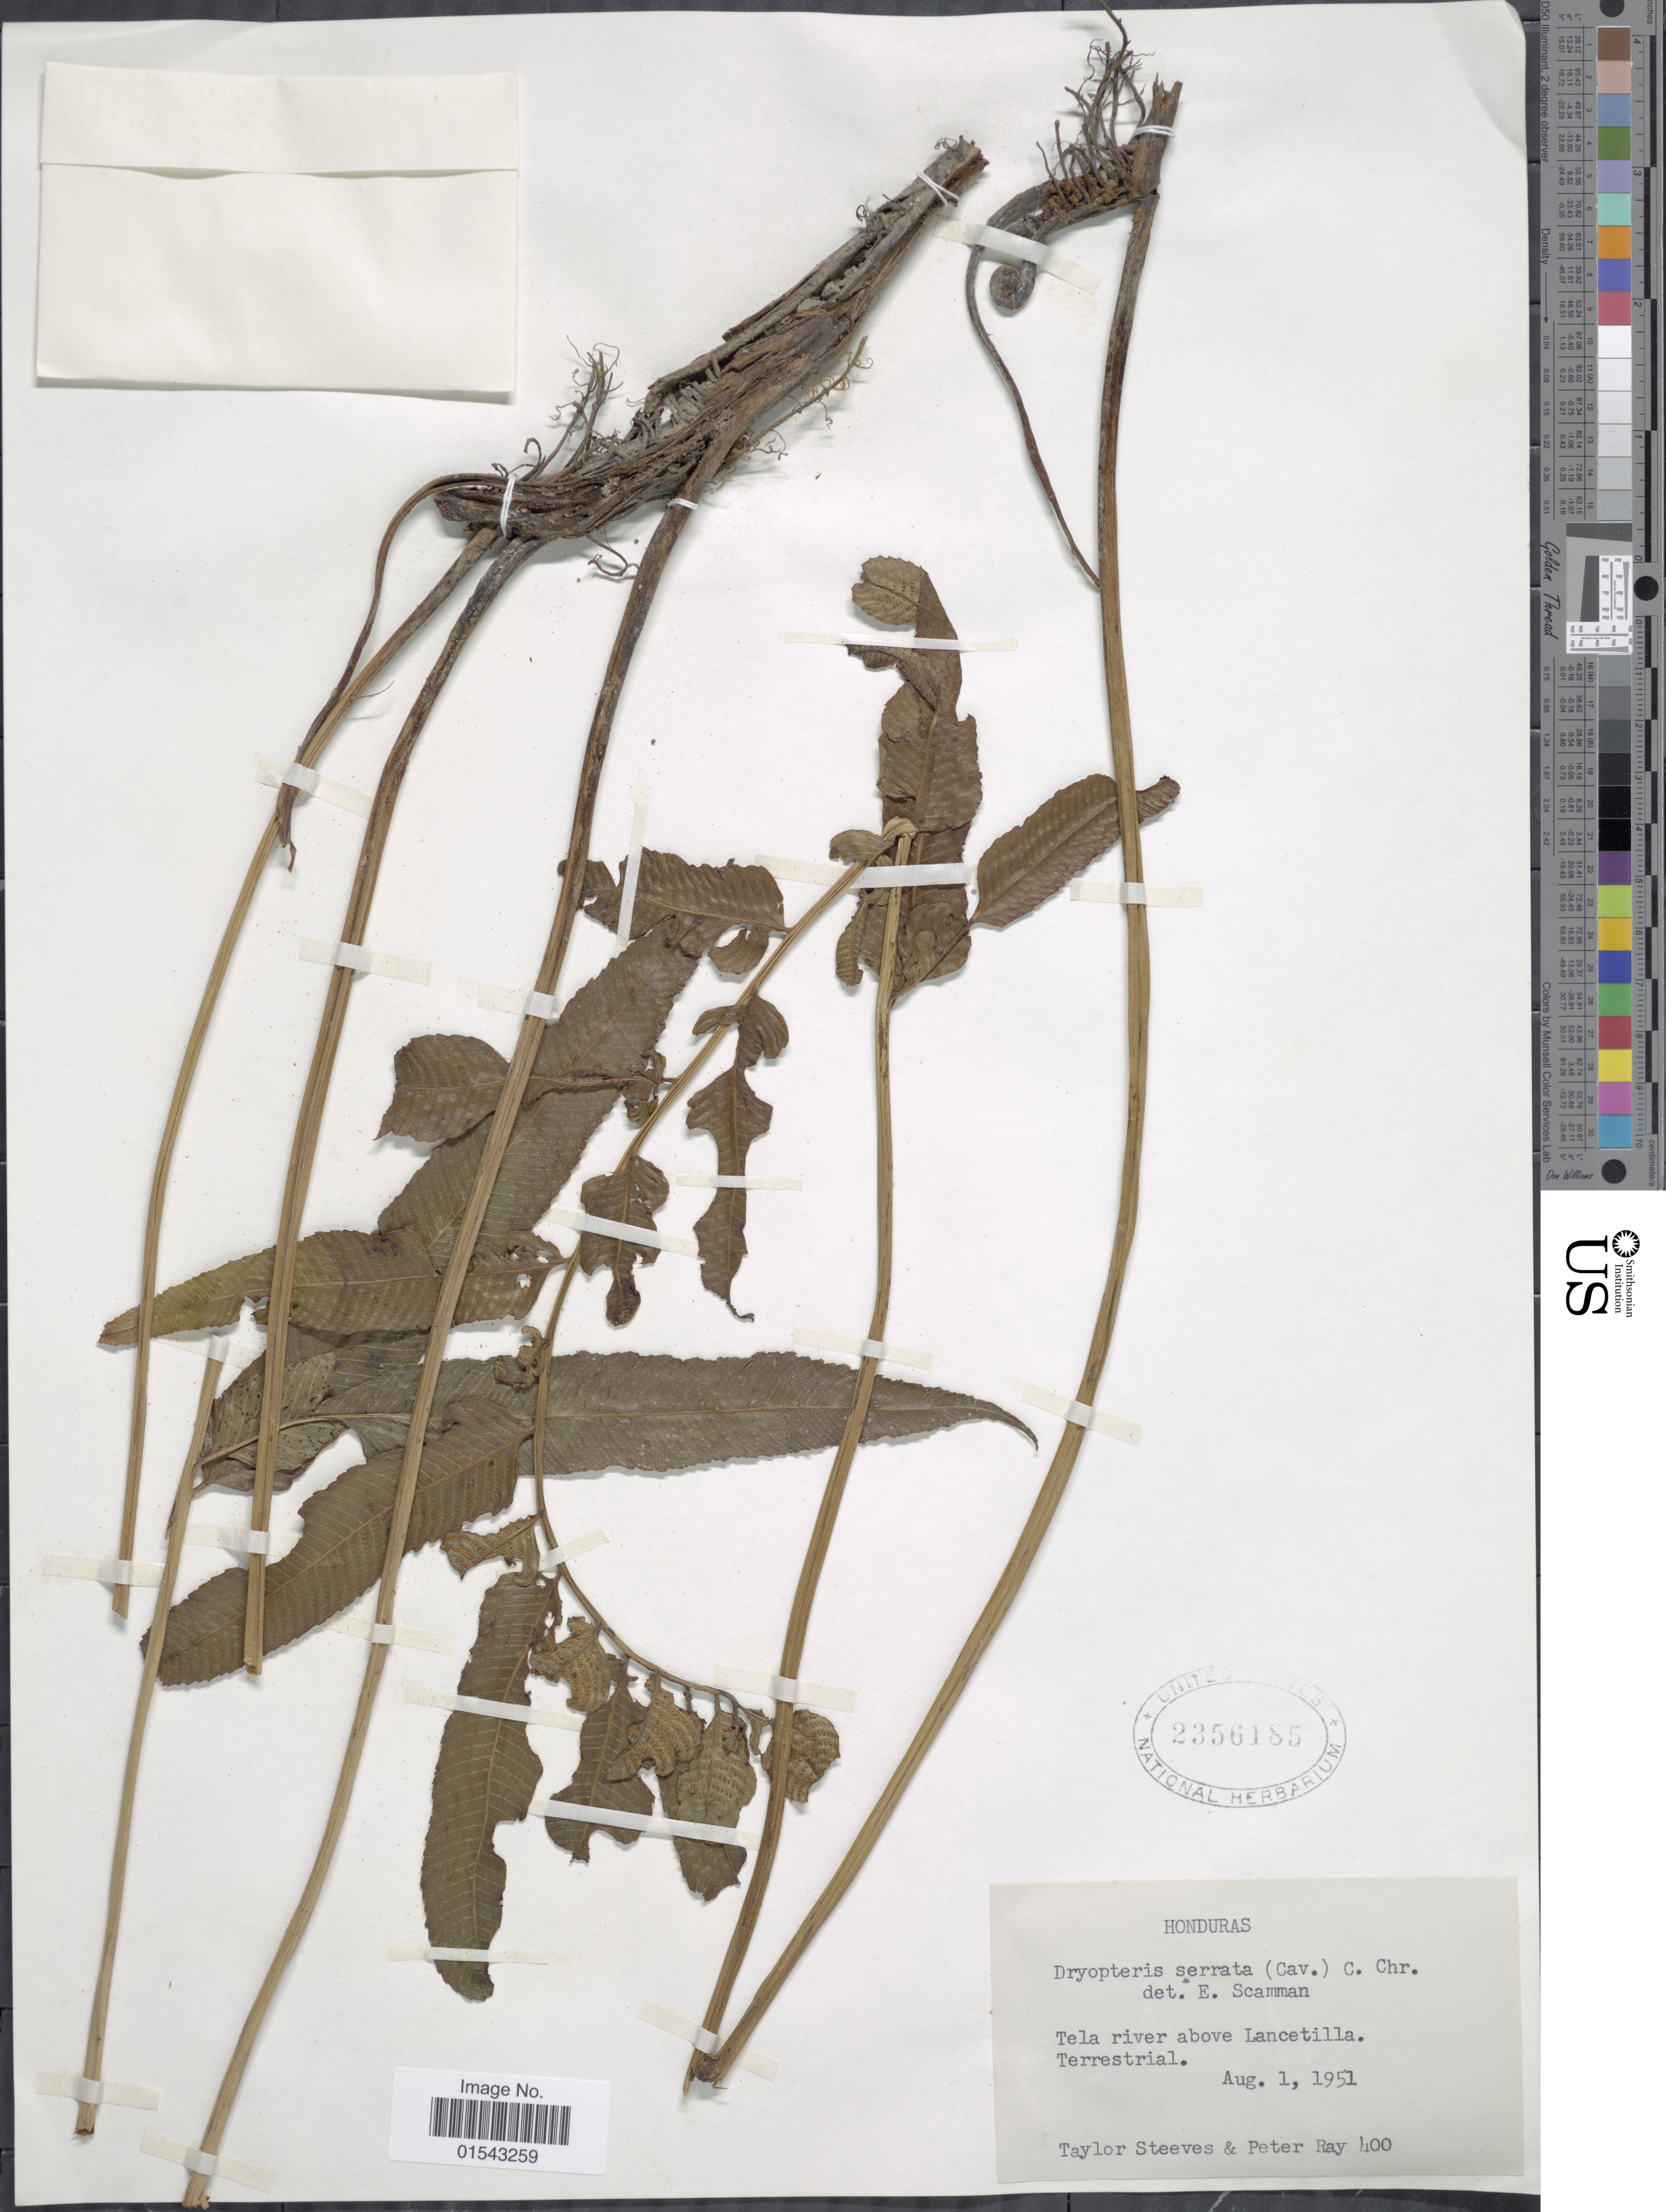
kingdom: Plantae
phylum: Tracheophyta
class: Polypodiopsida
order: Polypodiales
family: Thelypteridaceae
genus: Meniscium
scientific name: Meniscium serratum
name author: Cav.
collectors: T. Steeves & P. Ray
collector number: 400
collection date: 1951-08-01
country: Honduras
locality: Honduras, Tela river above Lancetilla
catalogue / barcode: US 2356185